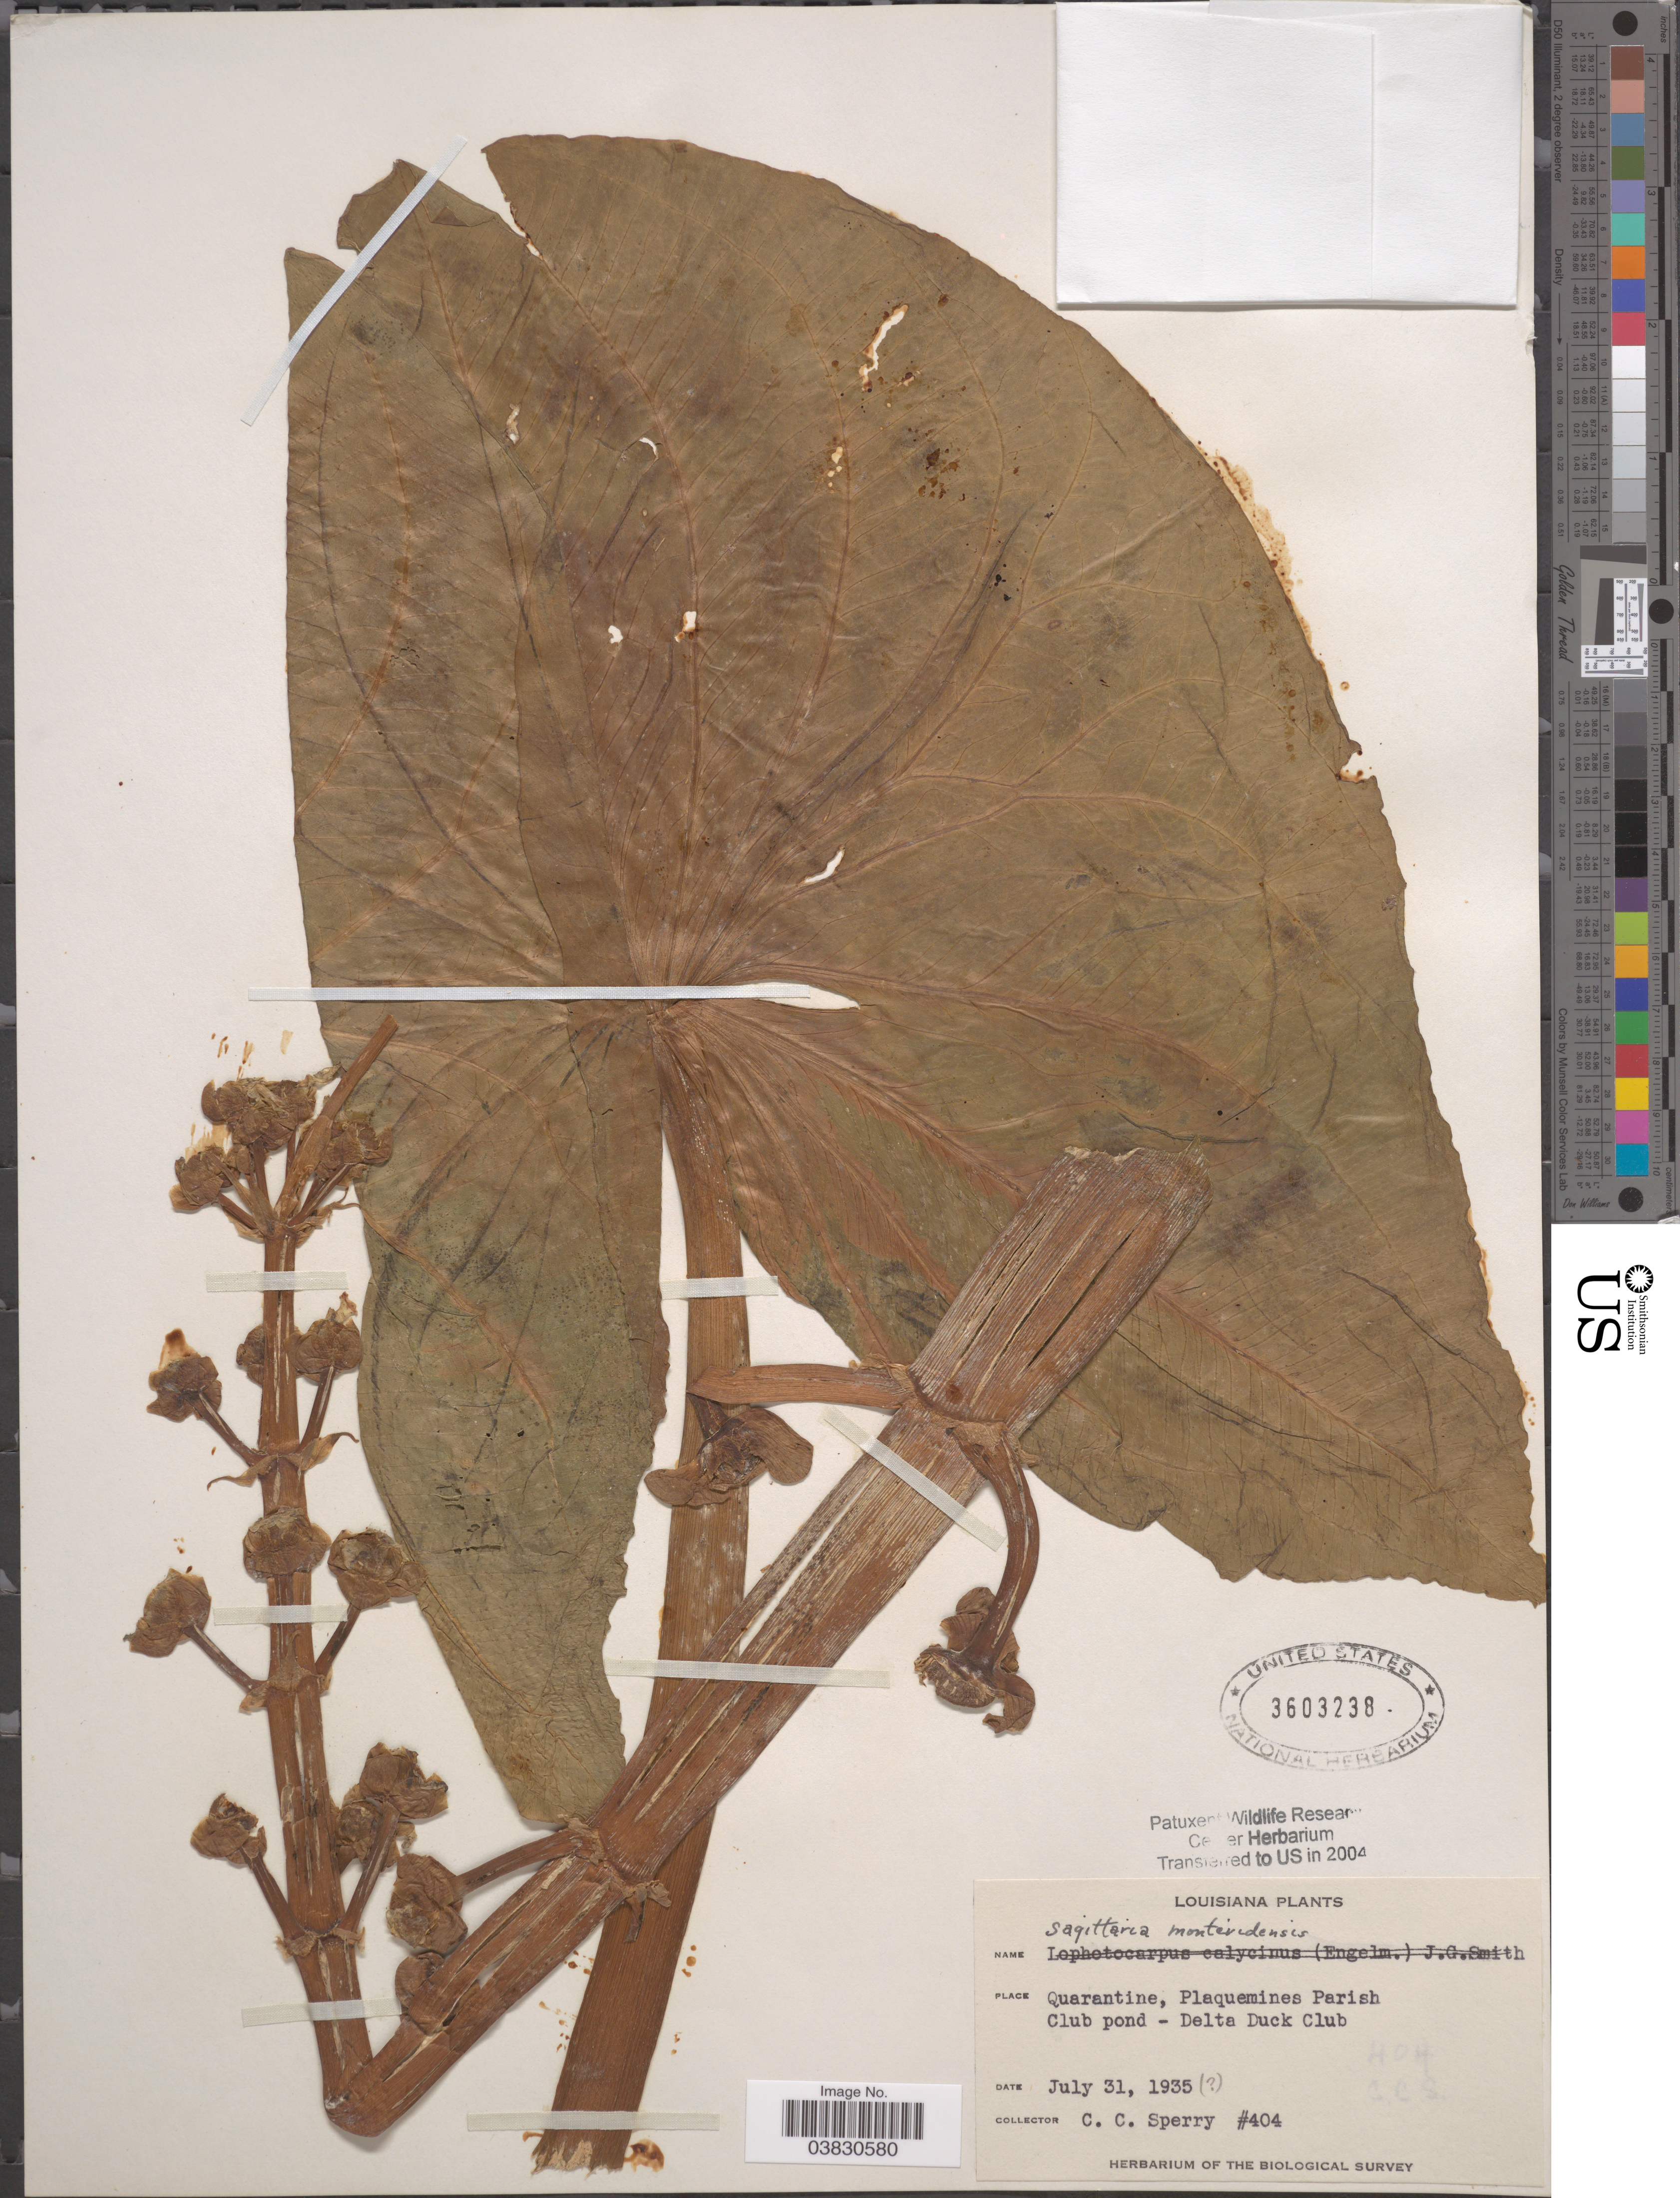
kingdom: Plantae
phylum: Tracheophyta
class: Liliopsida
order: Alismatales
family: Alismataceae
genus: Sagittaria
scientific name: Sagittaria montevidensis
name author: Cham. & Schltdl.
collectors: C. C. Sperry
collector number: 404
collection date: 1935-07-31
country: United States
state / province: Louisiana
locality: Quarantine, Plaquemines Parish Club pond - Delta Duck Club.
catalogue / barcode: US 3603238